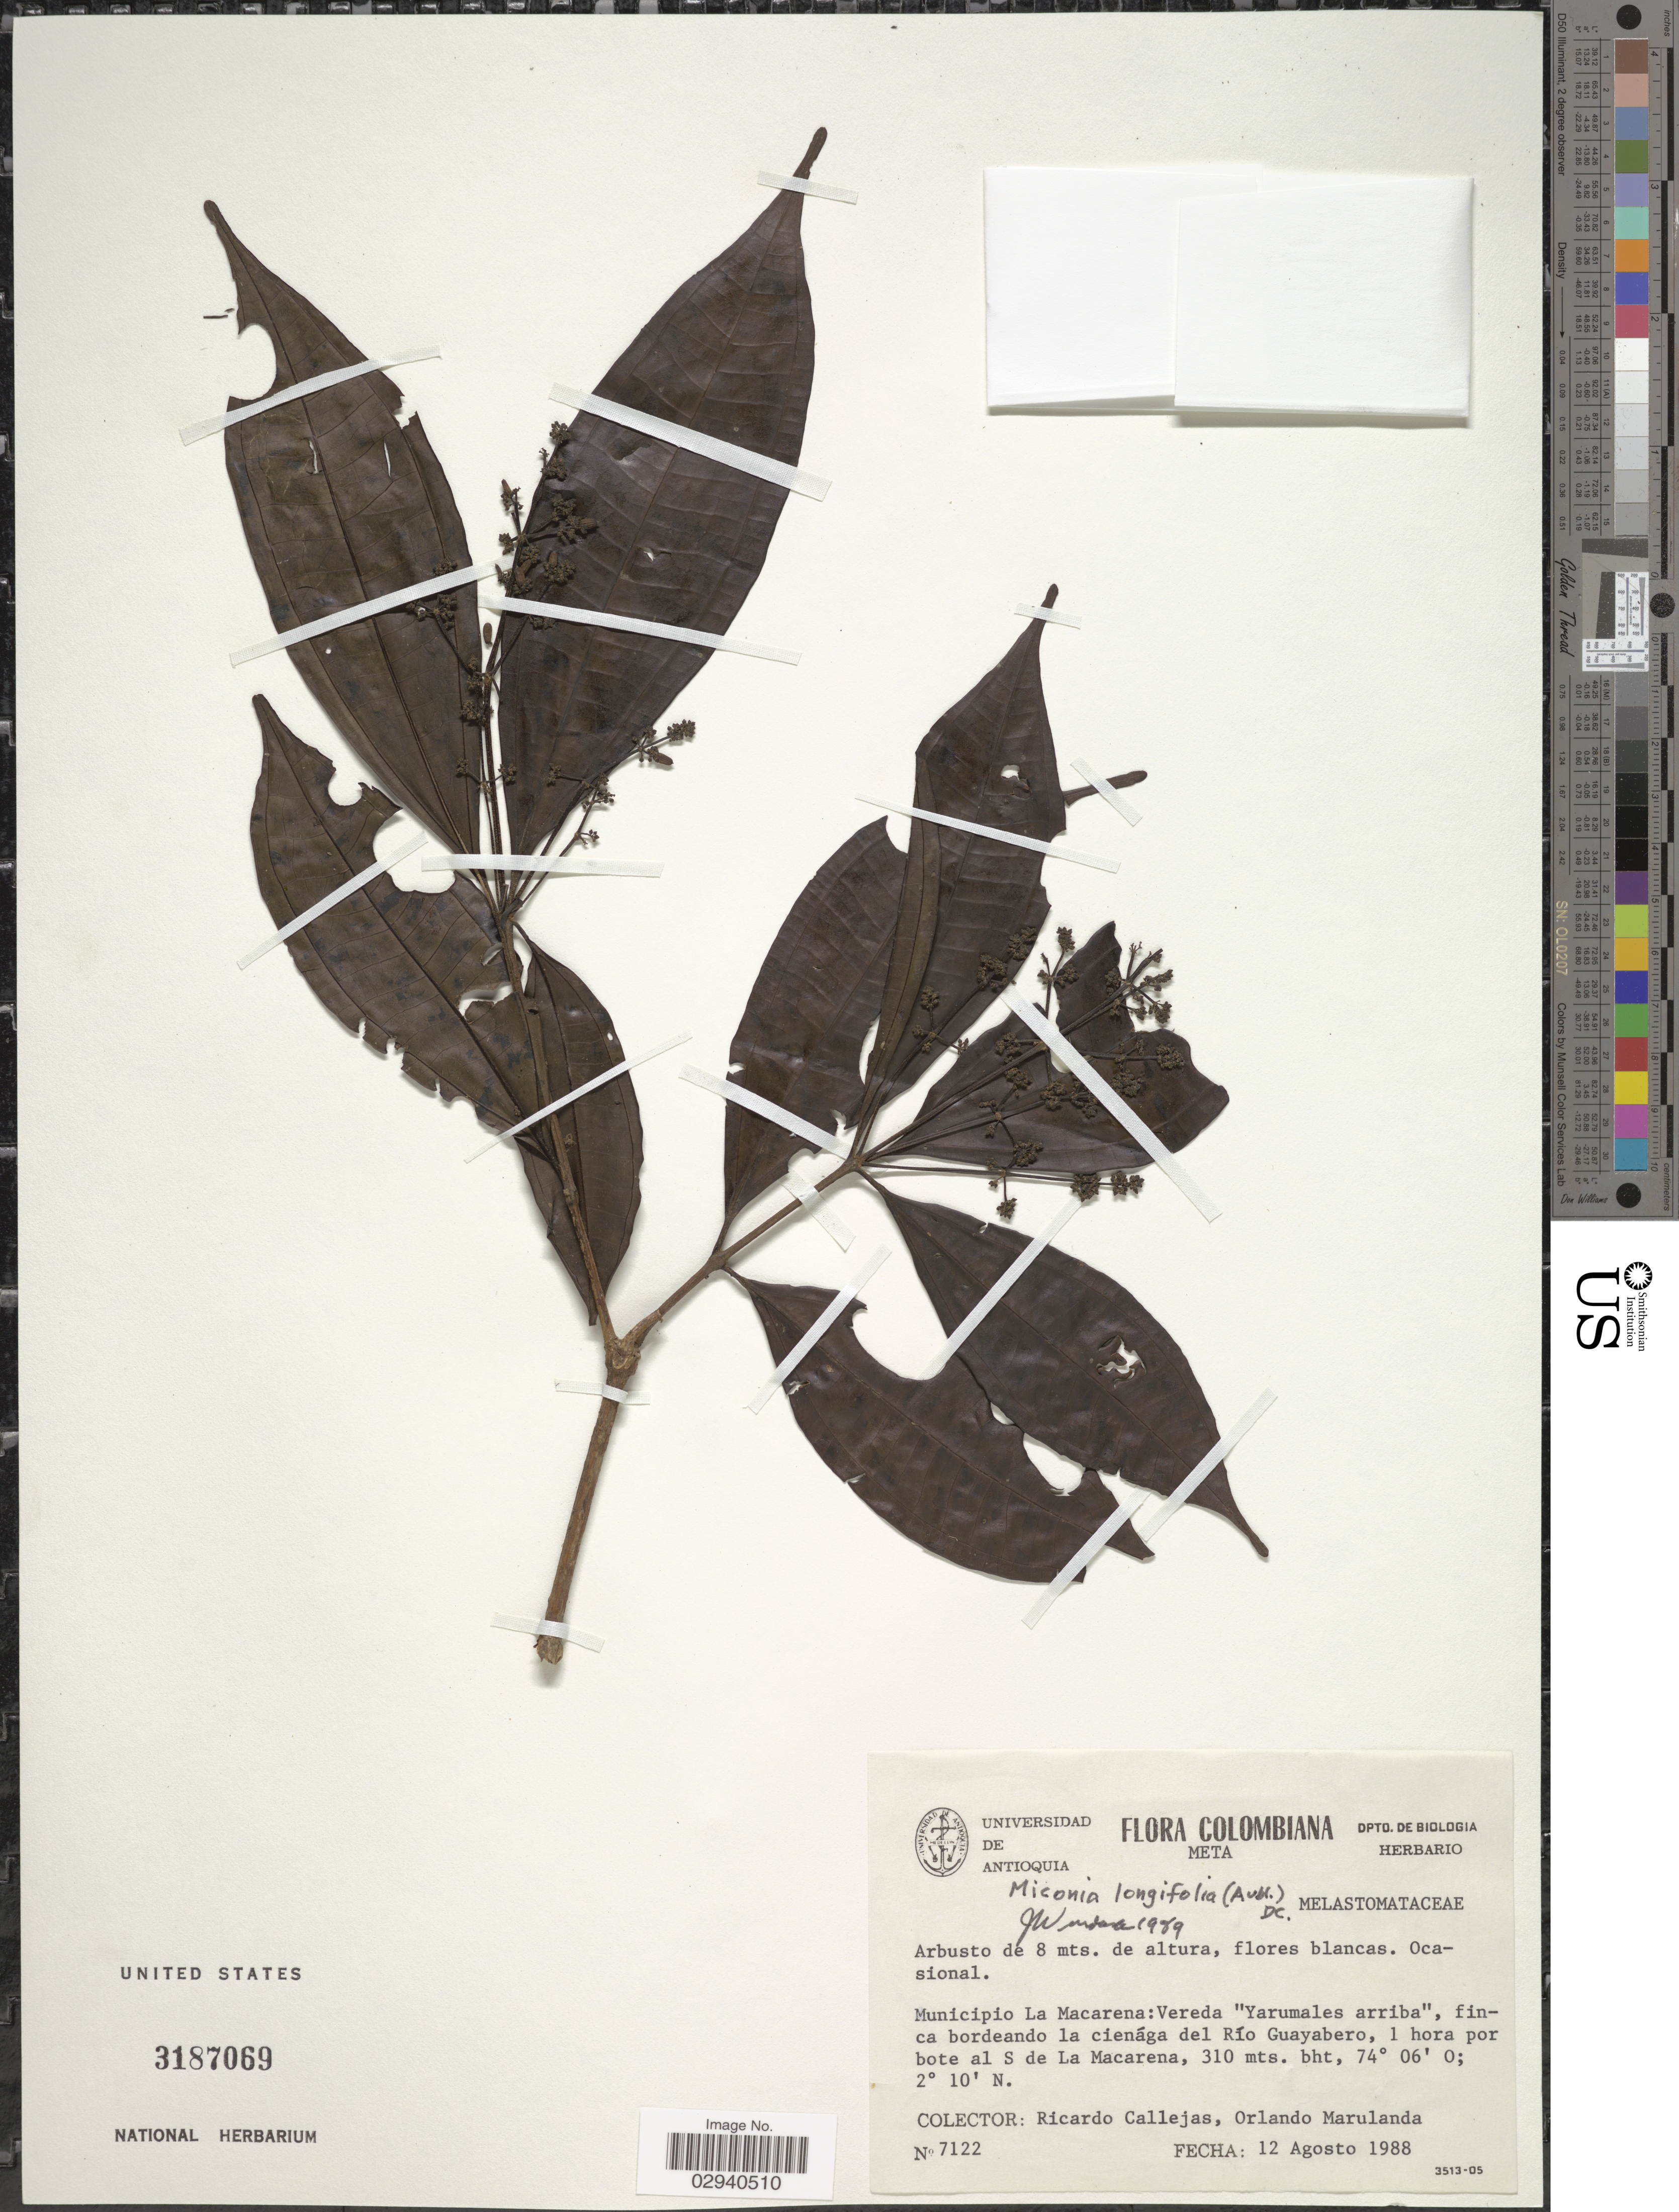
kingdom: Plantae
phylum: Tracheophyta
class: Magnoliopsida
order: Myrtales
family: Melastomataceae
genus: Miconia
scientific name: Miconia longifolia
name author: (Aubl.) DC.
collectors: R. Callejas & O. Marulanda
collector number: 7122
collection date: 1988-08-12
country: Colombia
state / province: Meta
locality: Municipio La Macarena: Vereda "Yarumales arriba", finca bordeando la cienága del Río Guayabero, 1 hora por bote al S de La Macarena.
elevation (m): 310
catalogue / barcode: US 3187069